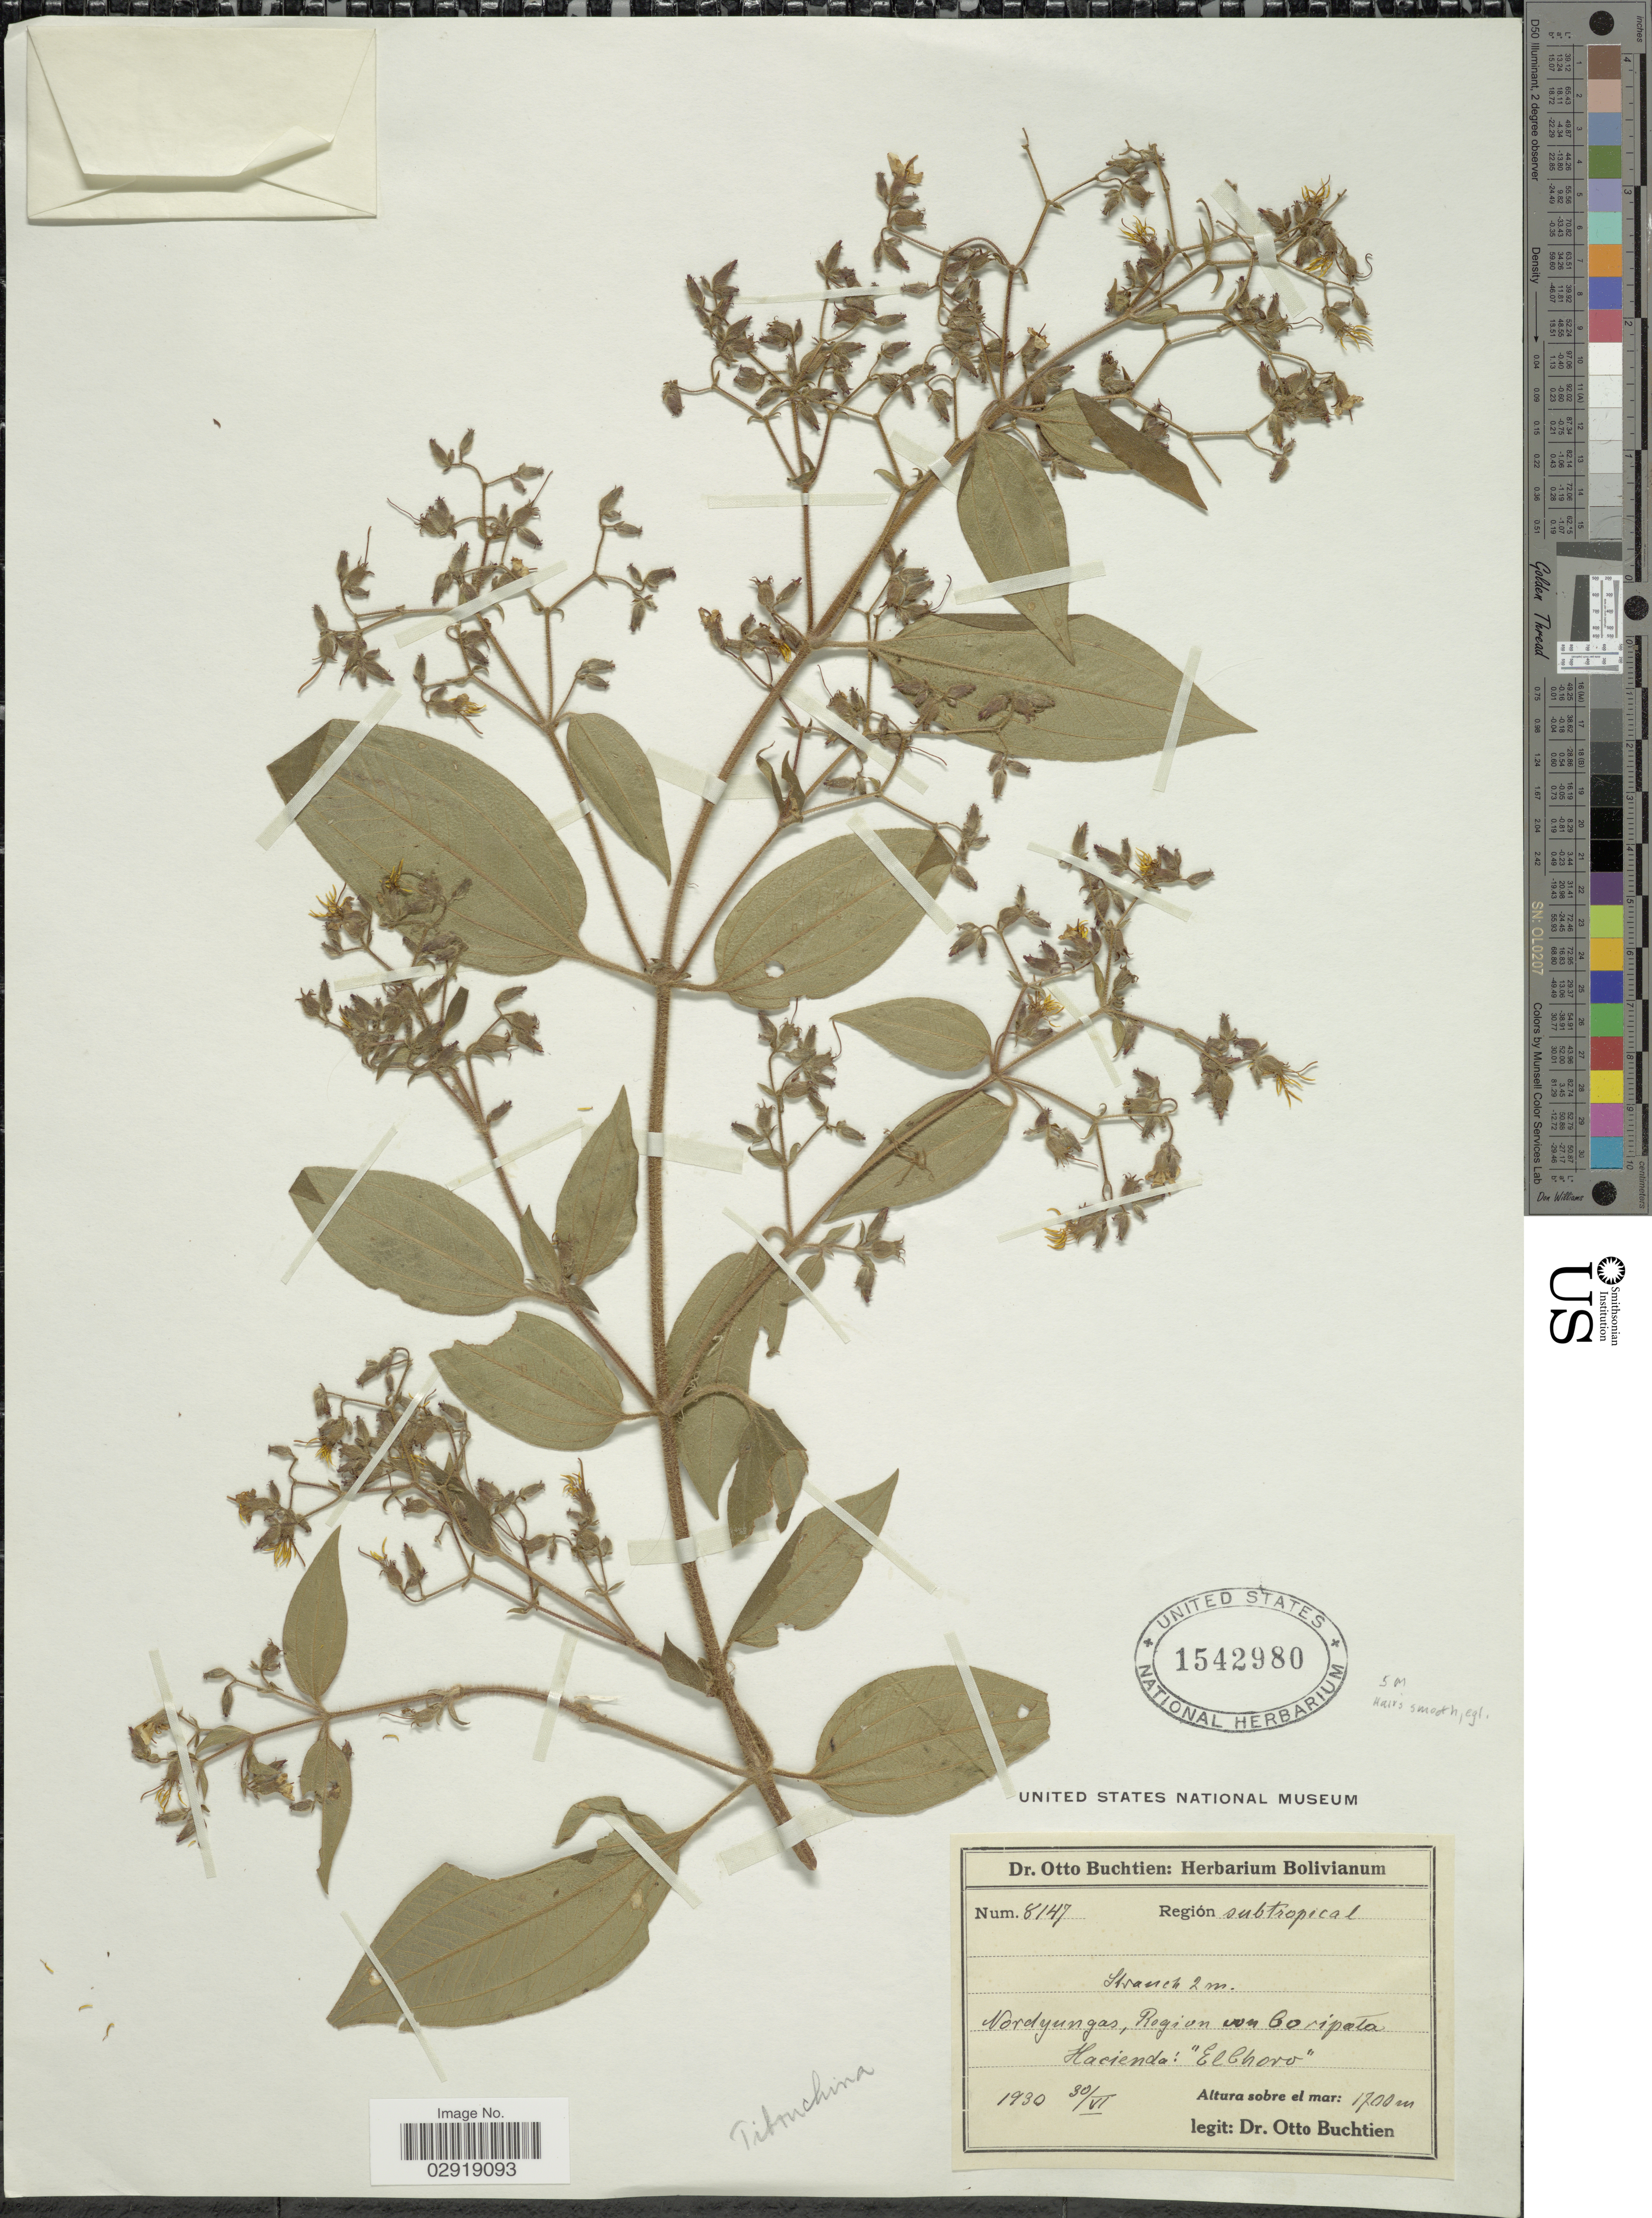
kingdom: Plantae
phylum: Tracheophyta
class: Magnoliopsida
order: Myrtales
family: Melastomataceae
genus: Chaetogastra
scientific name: Chaetogastra sp.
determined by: Michelangeli, F. A.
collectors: O. Buchtien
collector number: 8147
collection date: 1930-06-30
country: Bolivia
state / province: La Paz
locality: Region subtropical. Nordyungas, Region von Coripata. Hacienda: "El Choro".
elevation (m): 1700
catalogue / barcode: US 1542980